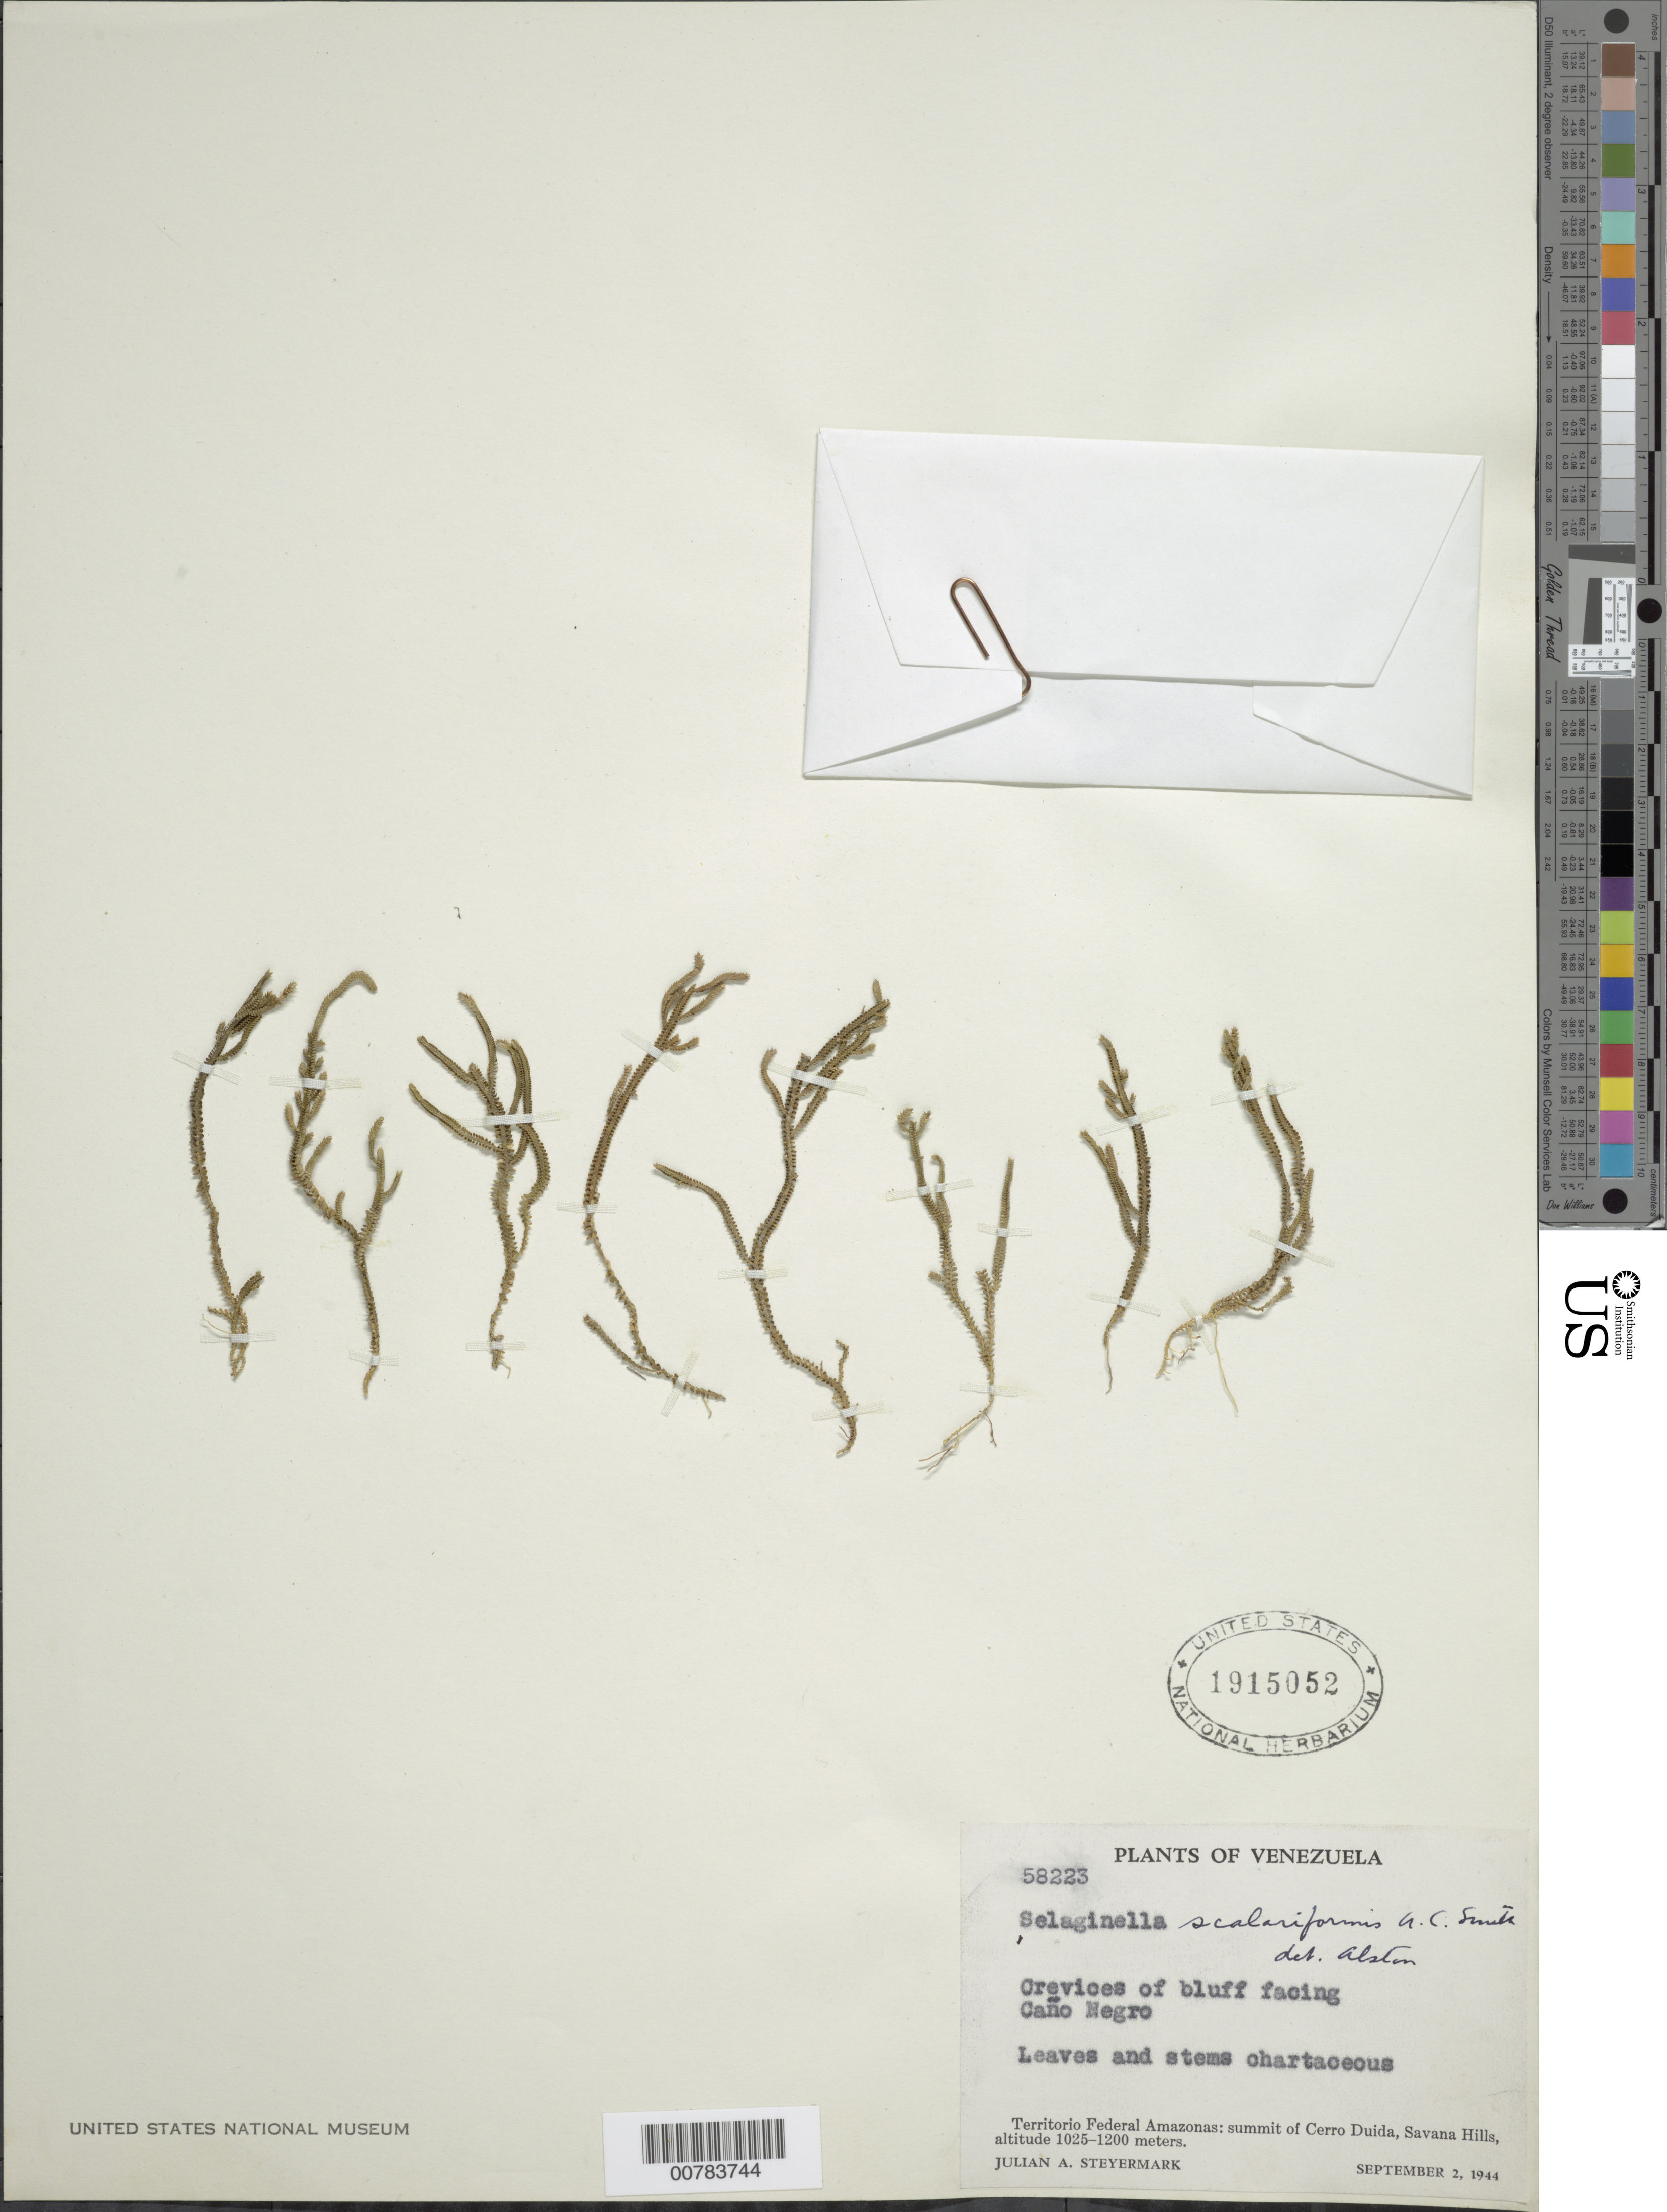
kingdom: Plantae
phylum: Tracheophyta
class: Lycopodiopsida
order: Selaginellales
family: Selaginellaceae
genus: Selaginella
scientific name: Selaginella scalariformis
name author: A.C. Sm.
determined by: Alston, A. H. G.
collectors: J. Steyermark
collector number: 58223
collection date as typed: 2-Sep-44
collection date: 1944-09-02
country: Venezuela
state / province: Amazonas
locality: Cerro Duida, summit, Caño Negro, Savanna Hills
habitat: Crevices of bluff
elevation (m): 1025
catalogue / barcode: US 1915052